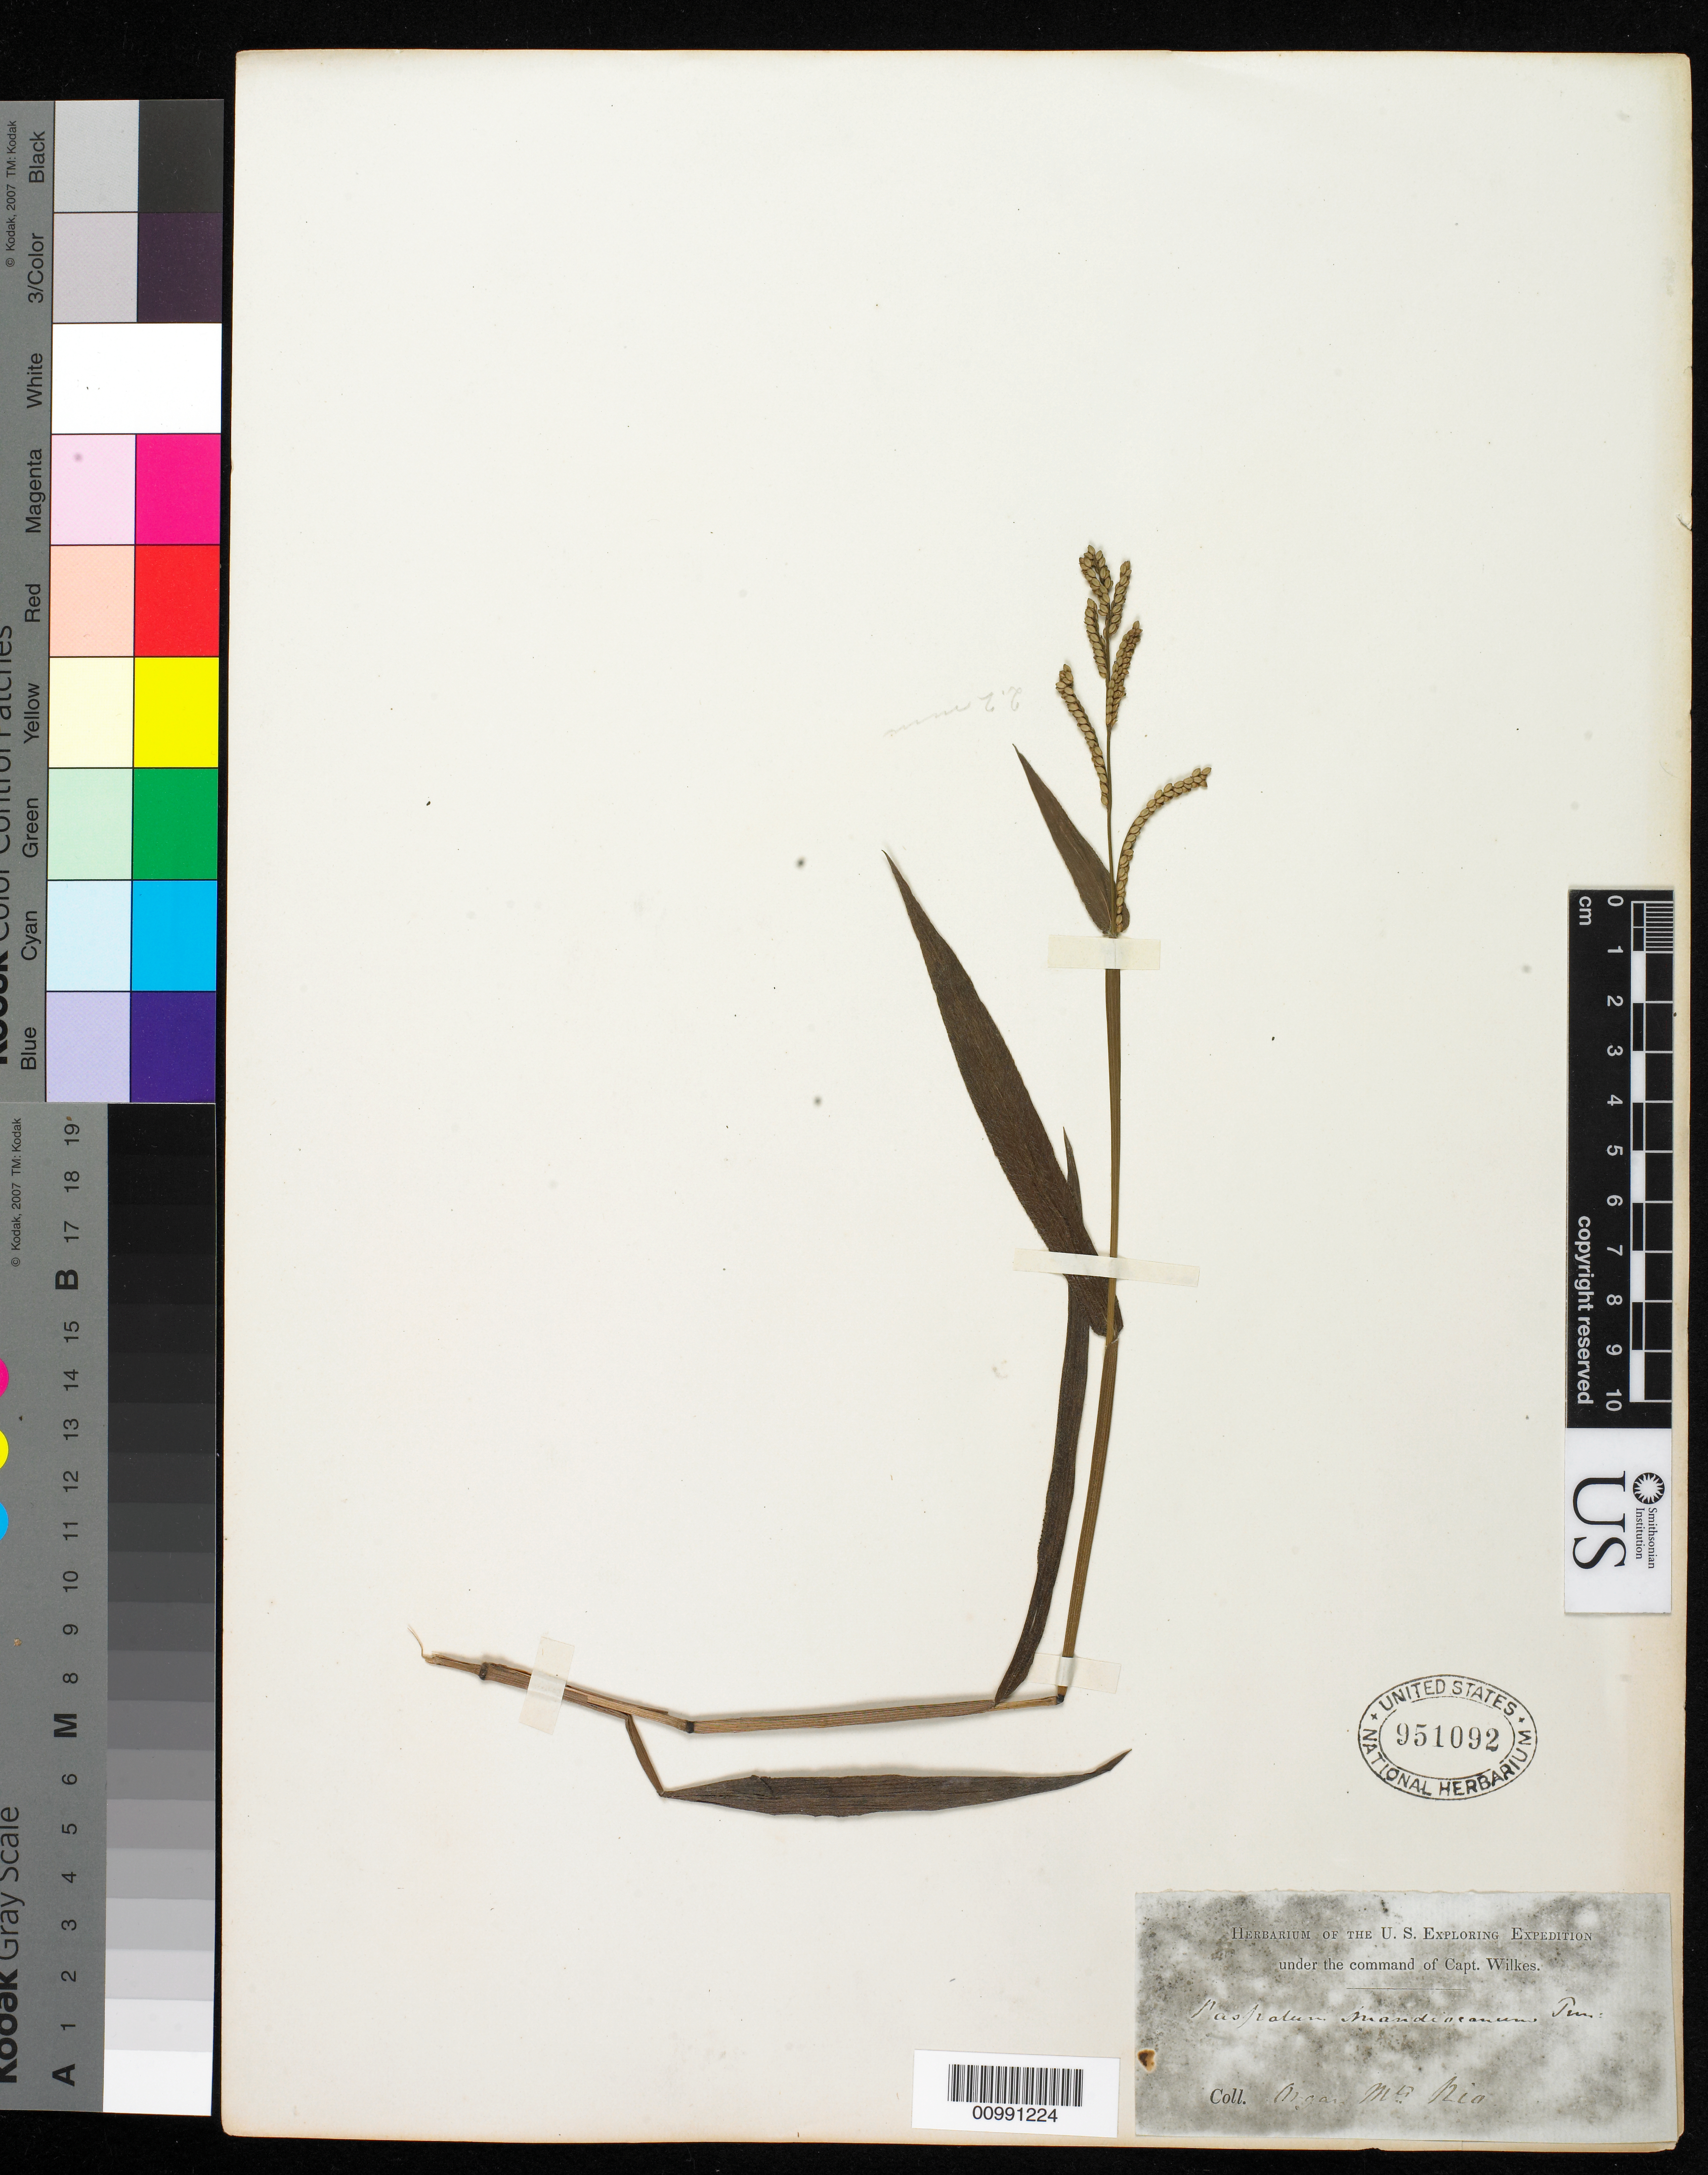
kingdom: Plantae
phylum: Tracheophyta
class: Liliopsida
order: Poales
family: Poaceae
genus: Paspalum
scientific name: Paspalum mandiocanum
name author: Trin.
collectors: Wilkes Explor. Exped.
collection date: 1838/1842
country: Brazil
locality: Organ Mts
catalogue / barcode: US 951092